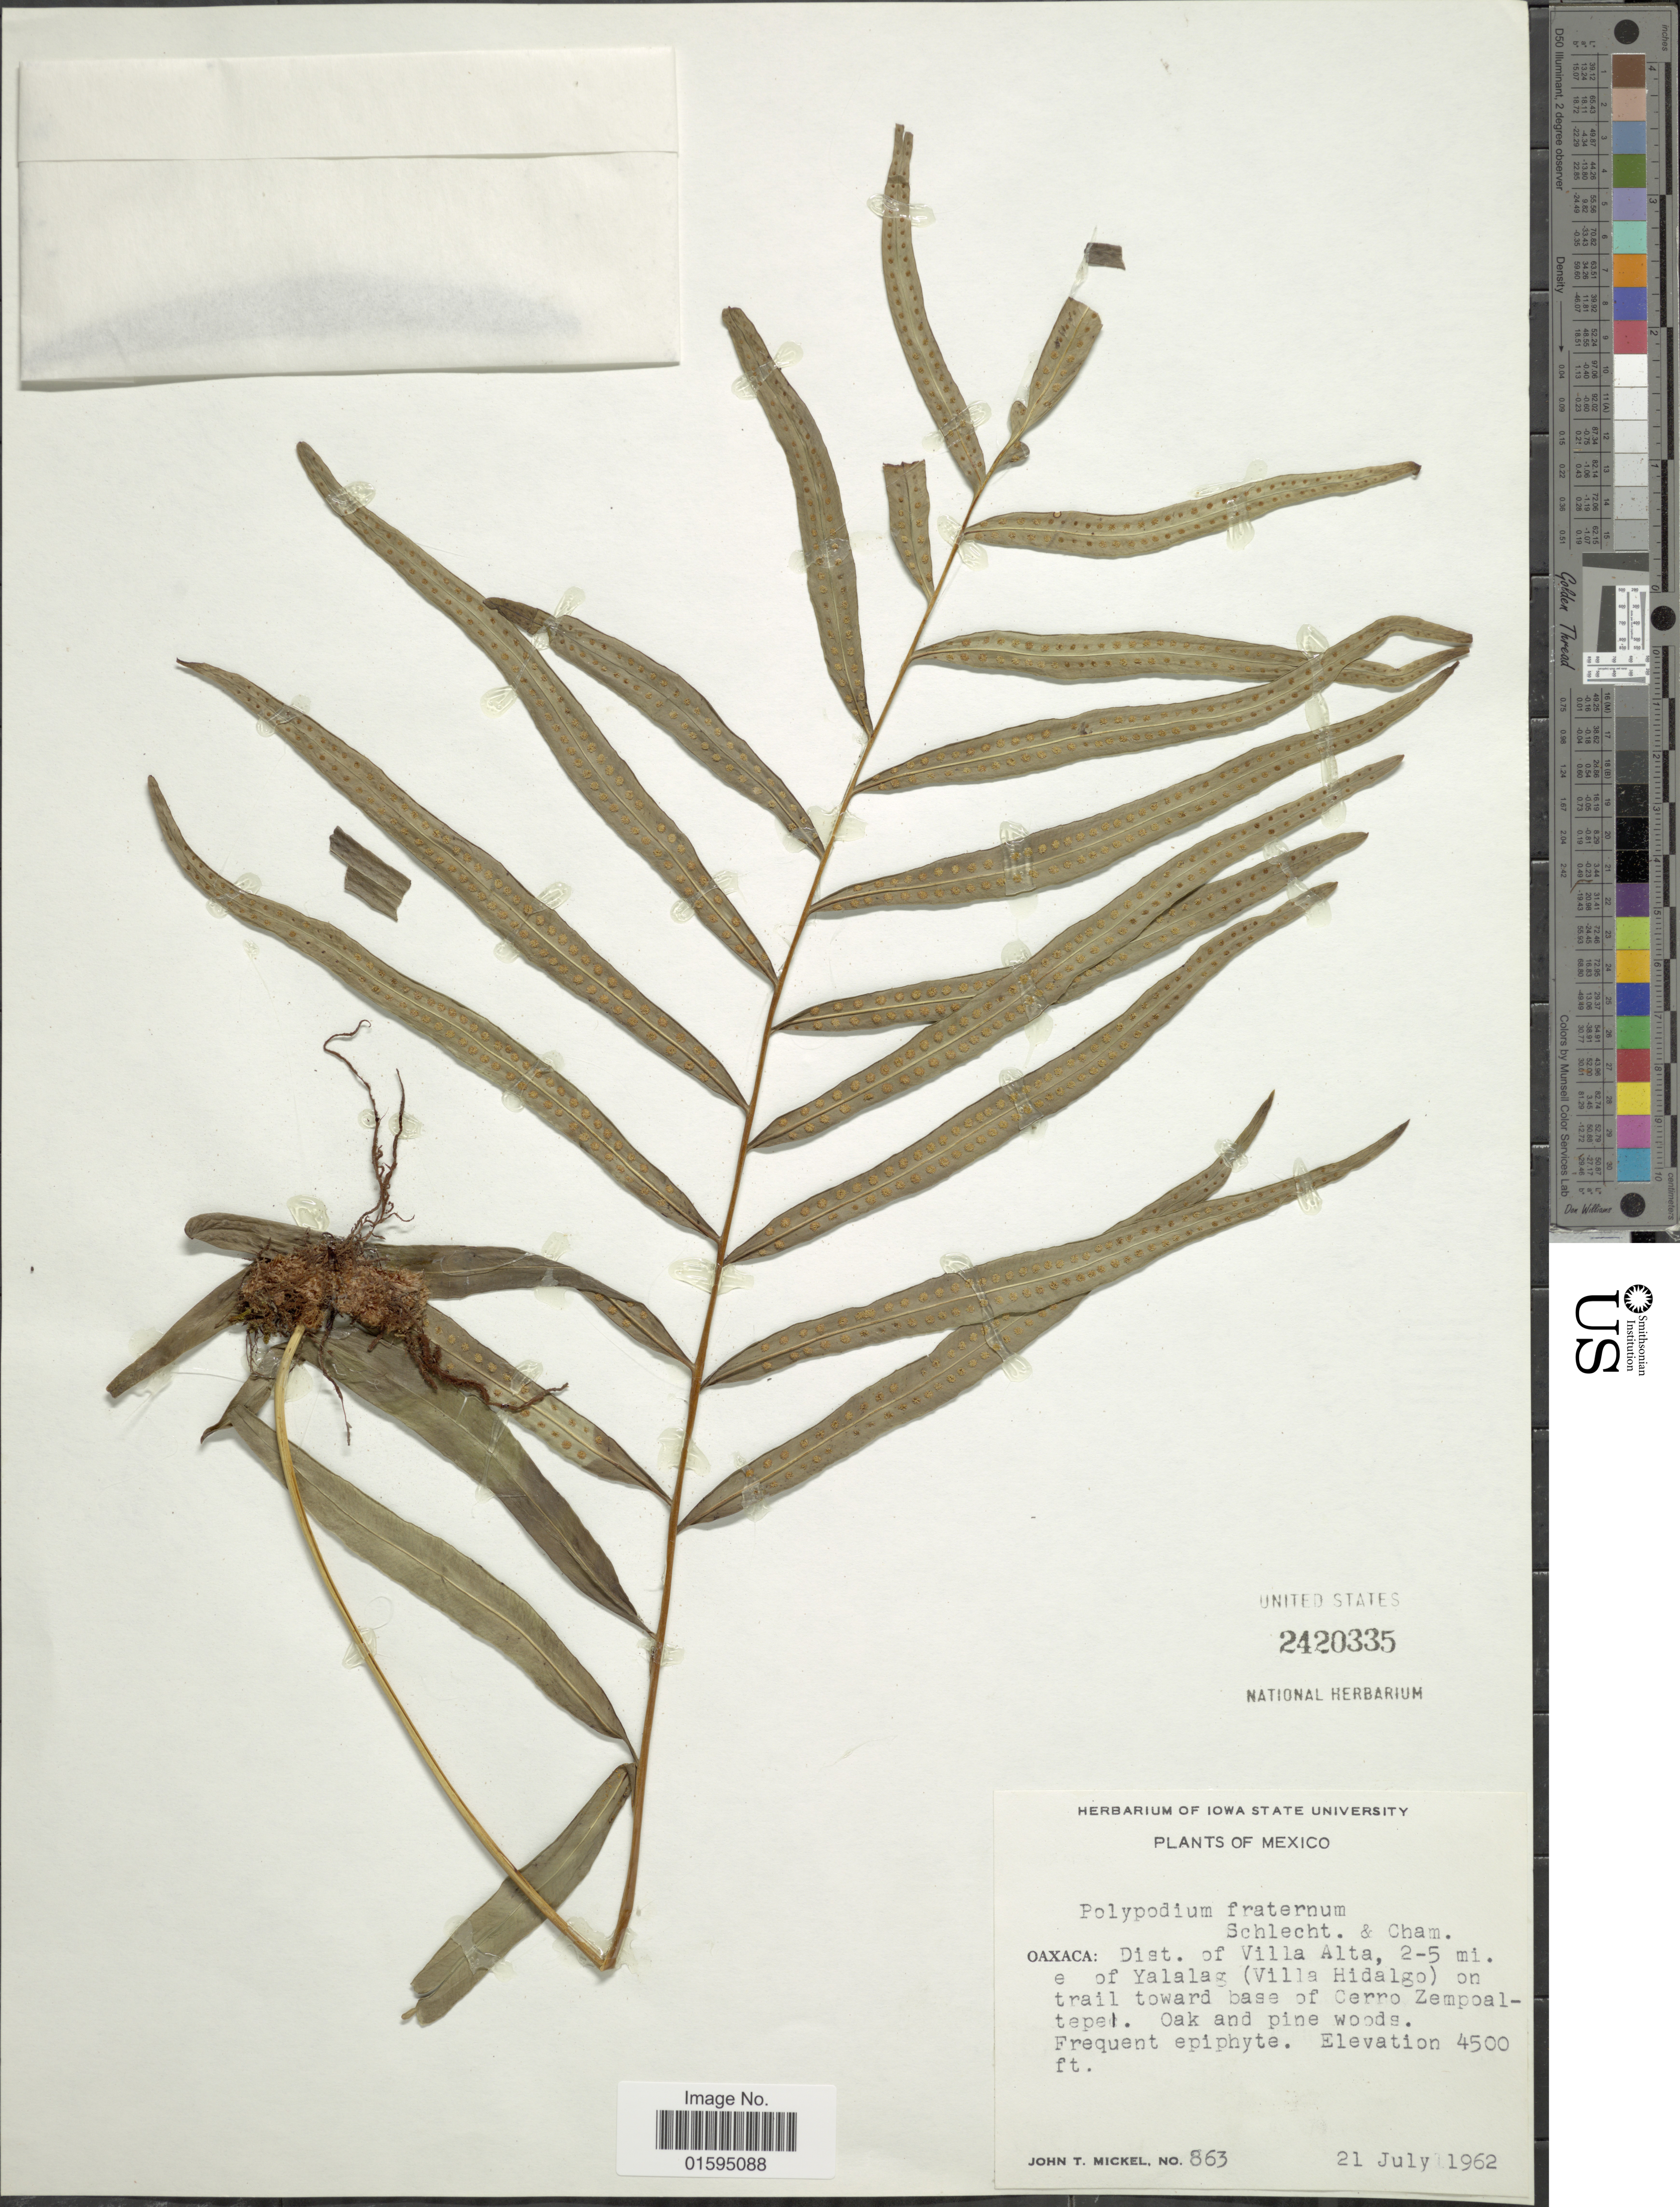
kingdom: Plantae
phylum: Tracheophyta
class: Polypodiopsida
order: Polypodiales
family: Polypodiaceae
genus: Polypodium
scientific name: Polypodium fraternum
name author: Schltdl. & Cham.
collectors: J. T. Mickel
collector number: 863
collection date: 1962-07-21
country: Mexico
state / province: Oaxaca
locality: Dist. of Villa Alta, 2-5 mi. e of Yalalag (Villa Hidalgo) on trail toward base of Cerro Zempoaltepe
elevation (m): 1372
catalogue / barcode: US 2420335